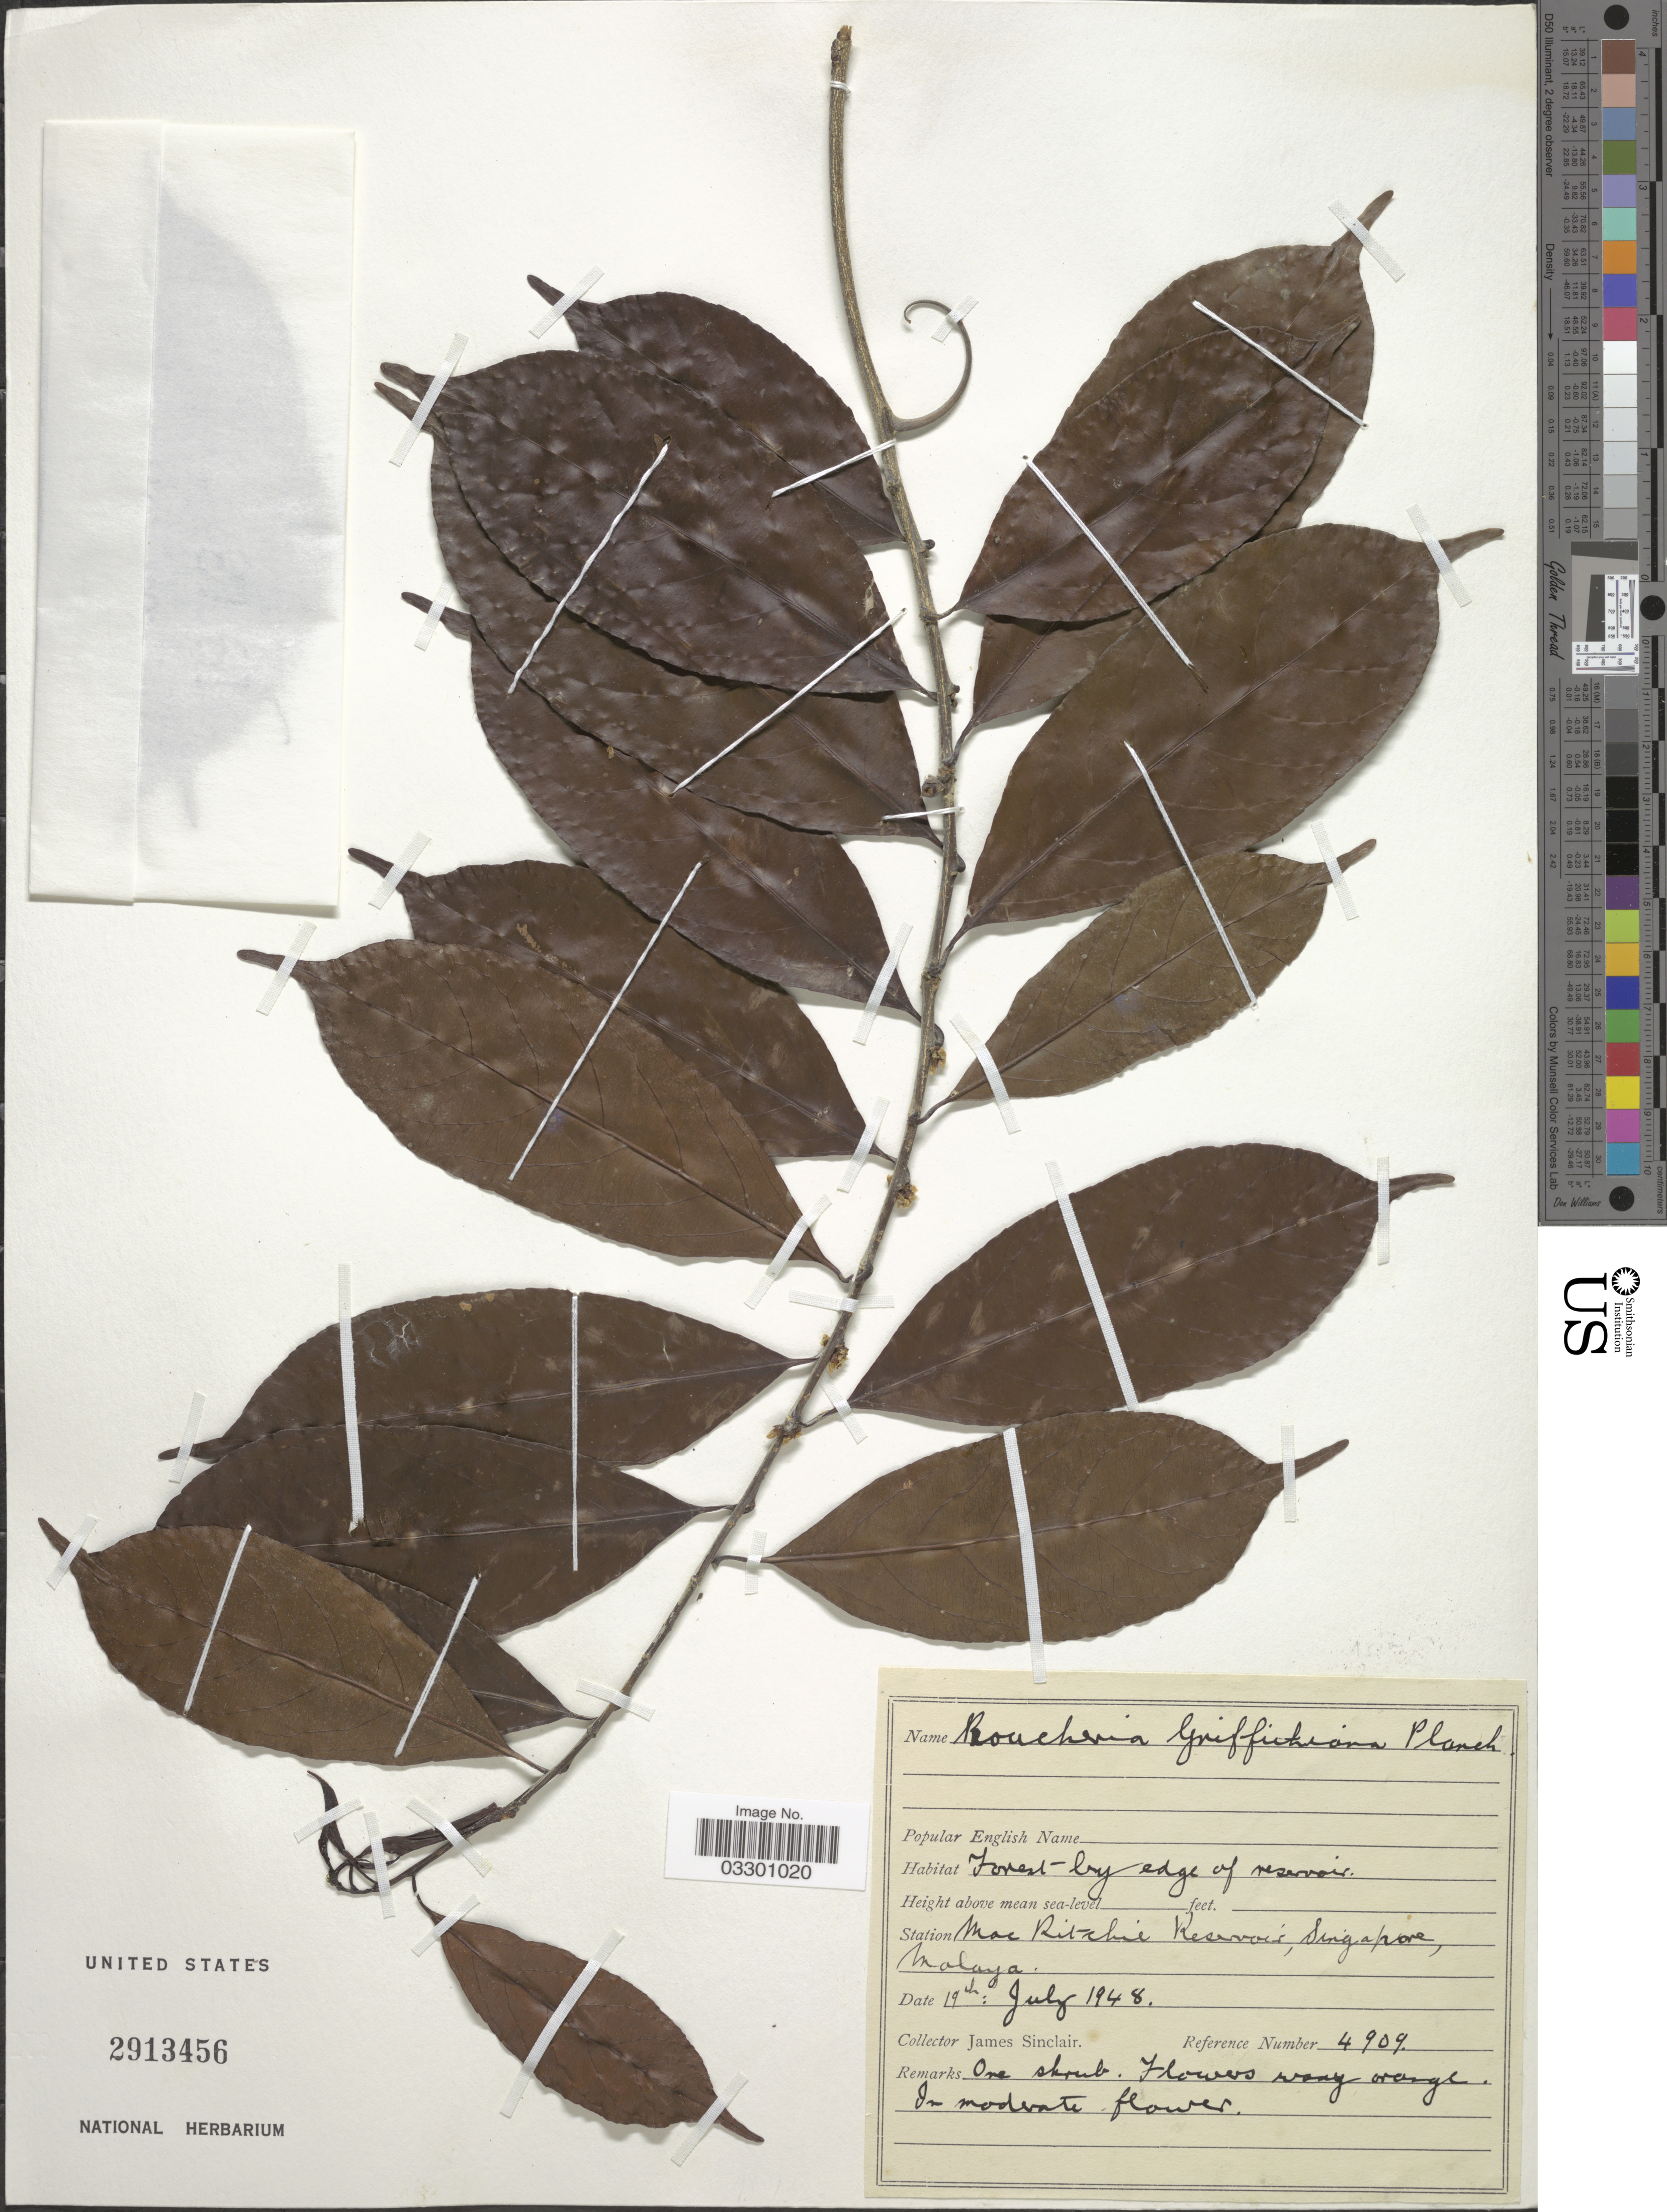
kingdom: Plantae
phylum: Tracheophyta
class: Magnoliopsida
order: Malpighiales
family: Linaceae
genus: Roucheria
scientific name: Roucheria griffithiana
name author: Planch.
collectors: J. Sinclair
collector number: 4909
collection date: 1948-07-19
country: Singapore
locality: Station Mac Ritchie Reservoir, Malaya.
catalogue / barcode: US 2913456